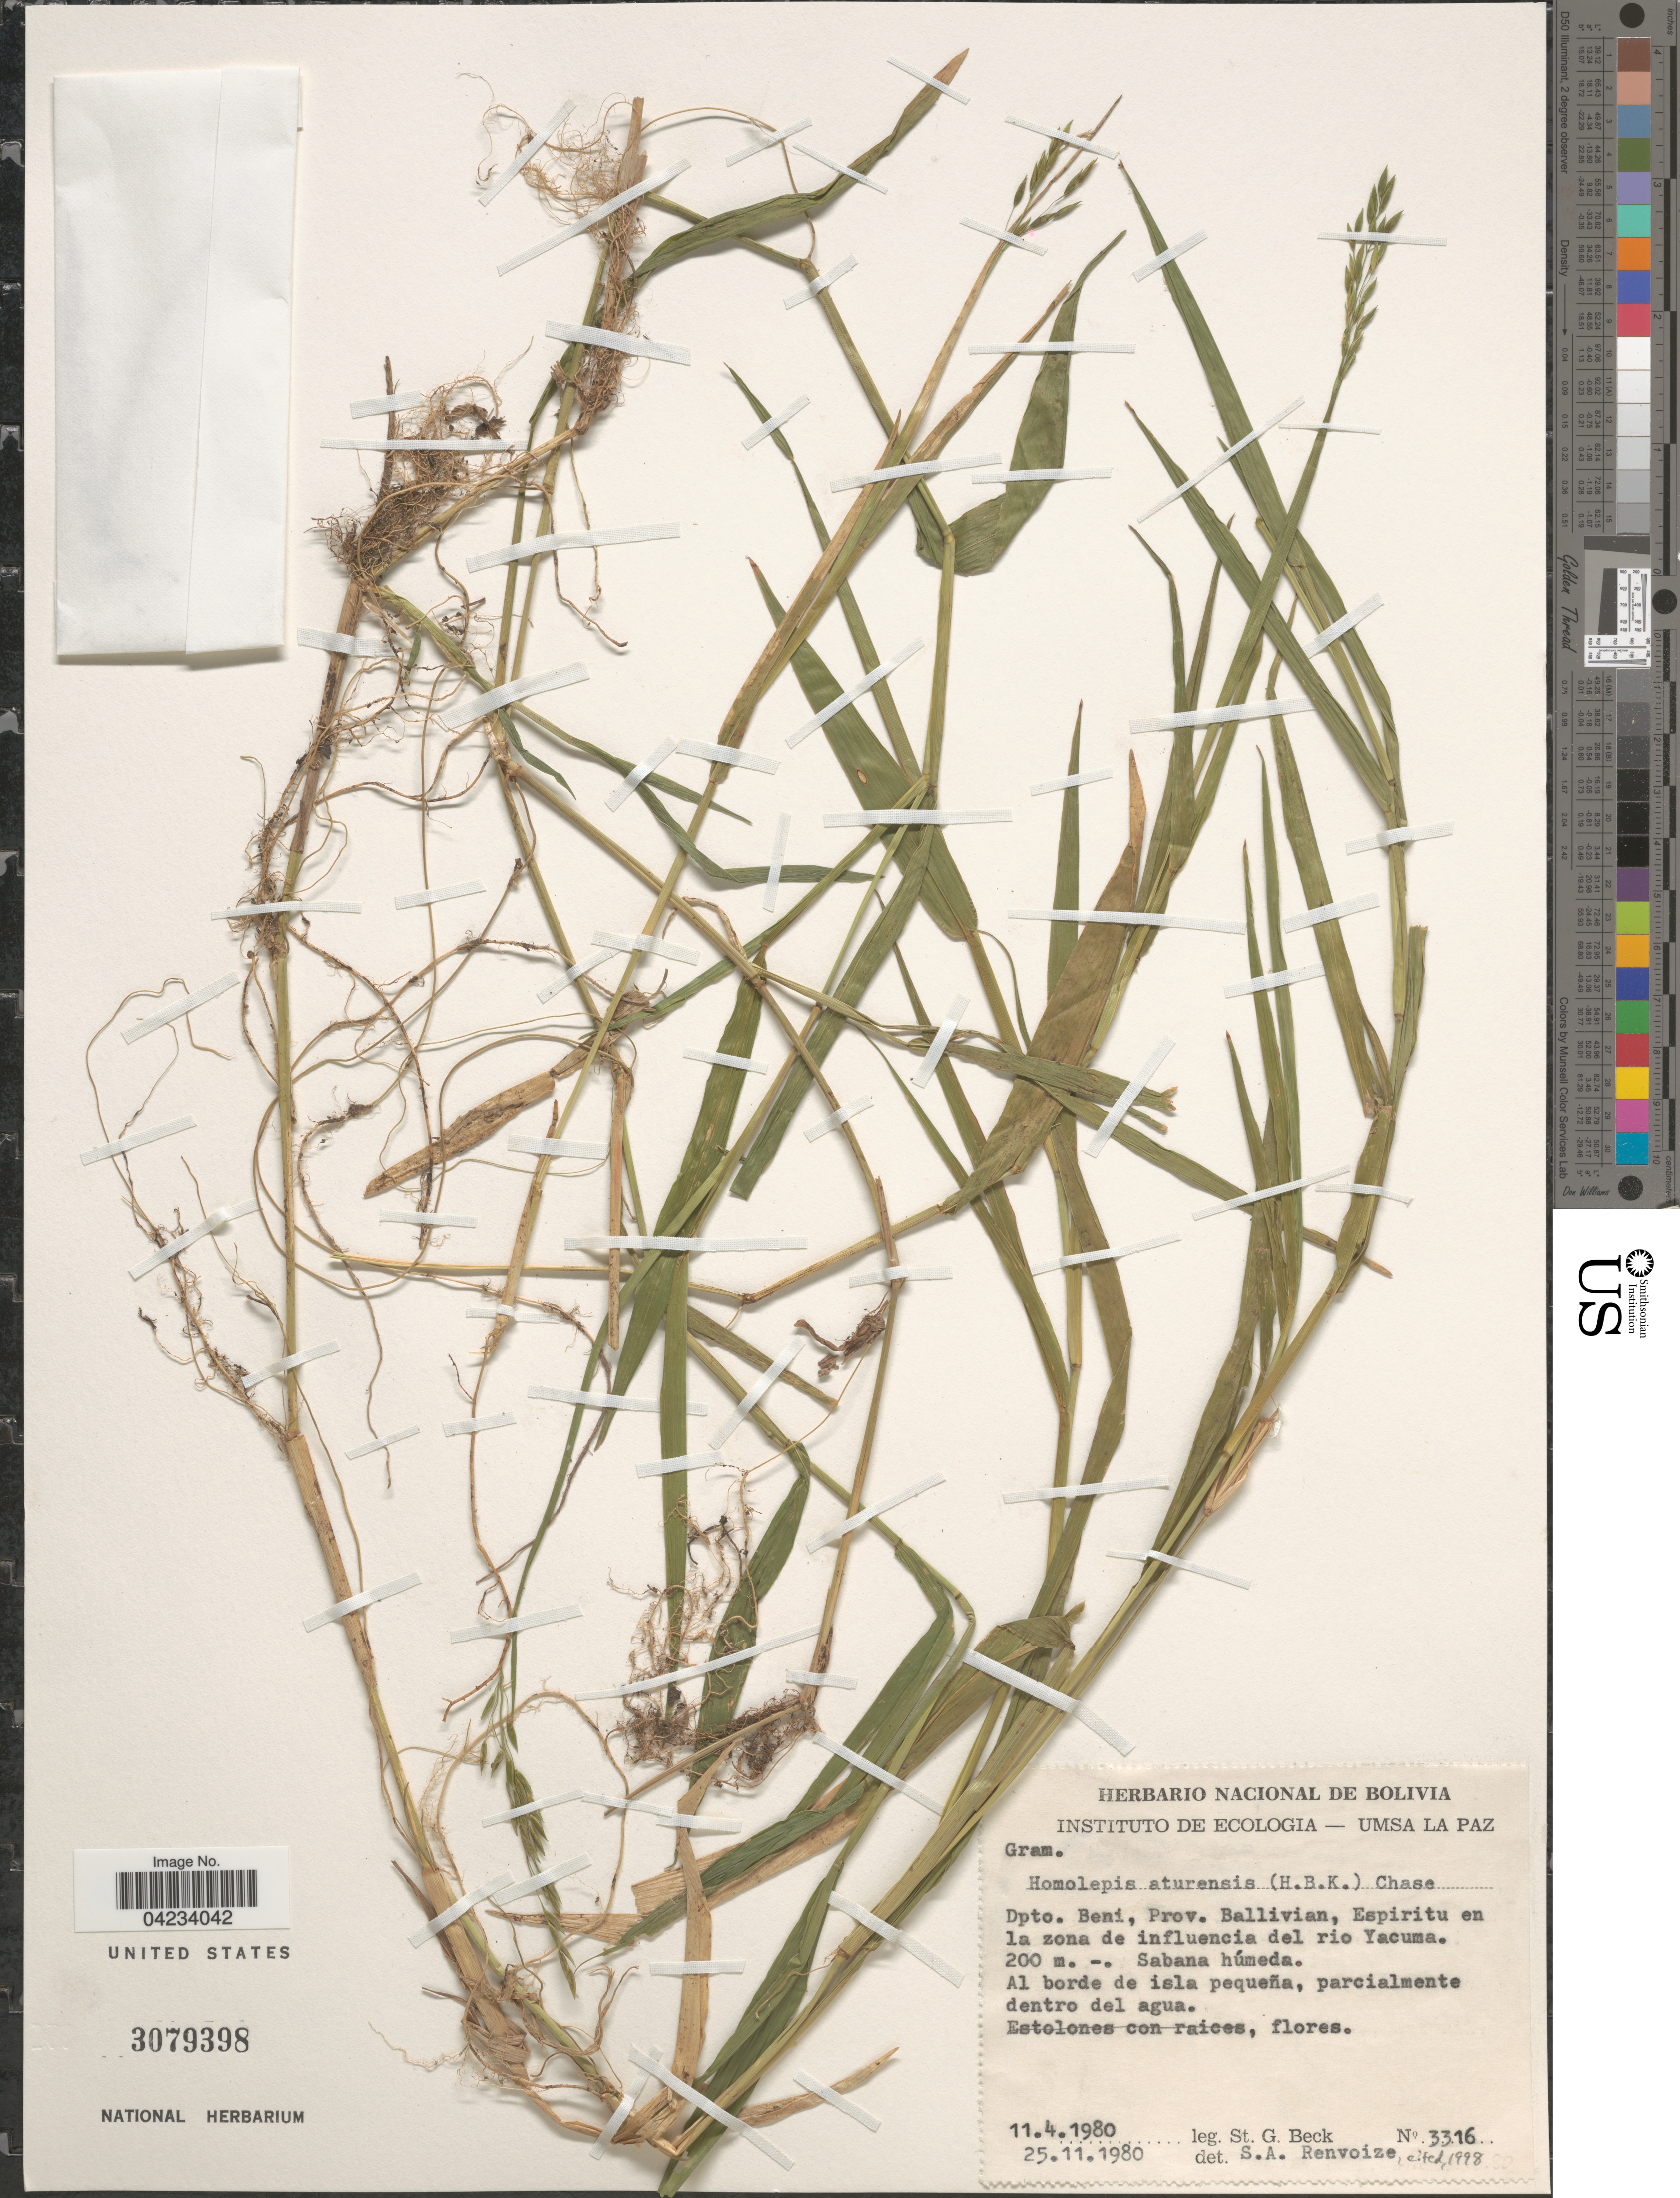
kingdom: Plantae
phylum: Tracheophyta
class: Liliopsida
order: Poales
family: Poaceae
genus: Homolepis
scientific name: Homolepis aturensis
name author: (Kunth) Chase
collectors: S. G. Beck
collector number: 3316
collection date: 1980-04-11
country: Bolivia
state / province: Beni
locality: Dpto. Beni, Prov. Ballivian, Espiritu en la zona de influencia del rio Yacuma.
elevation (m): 200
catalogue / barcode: US 3079398